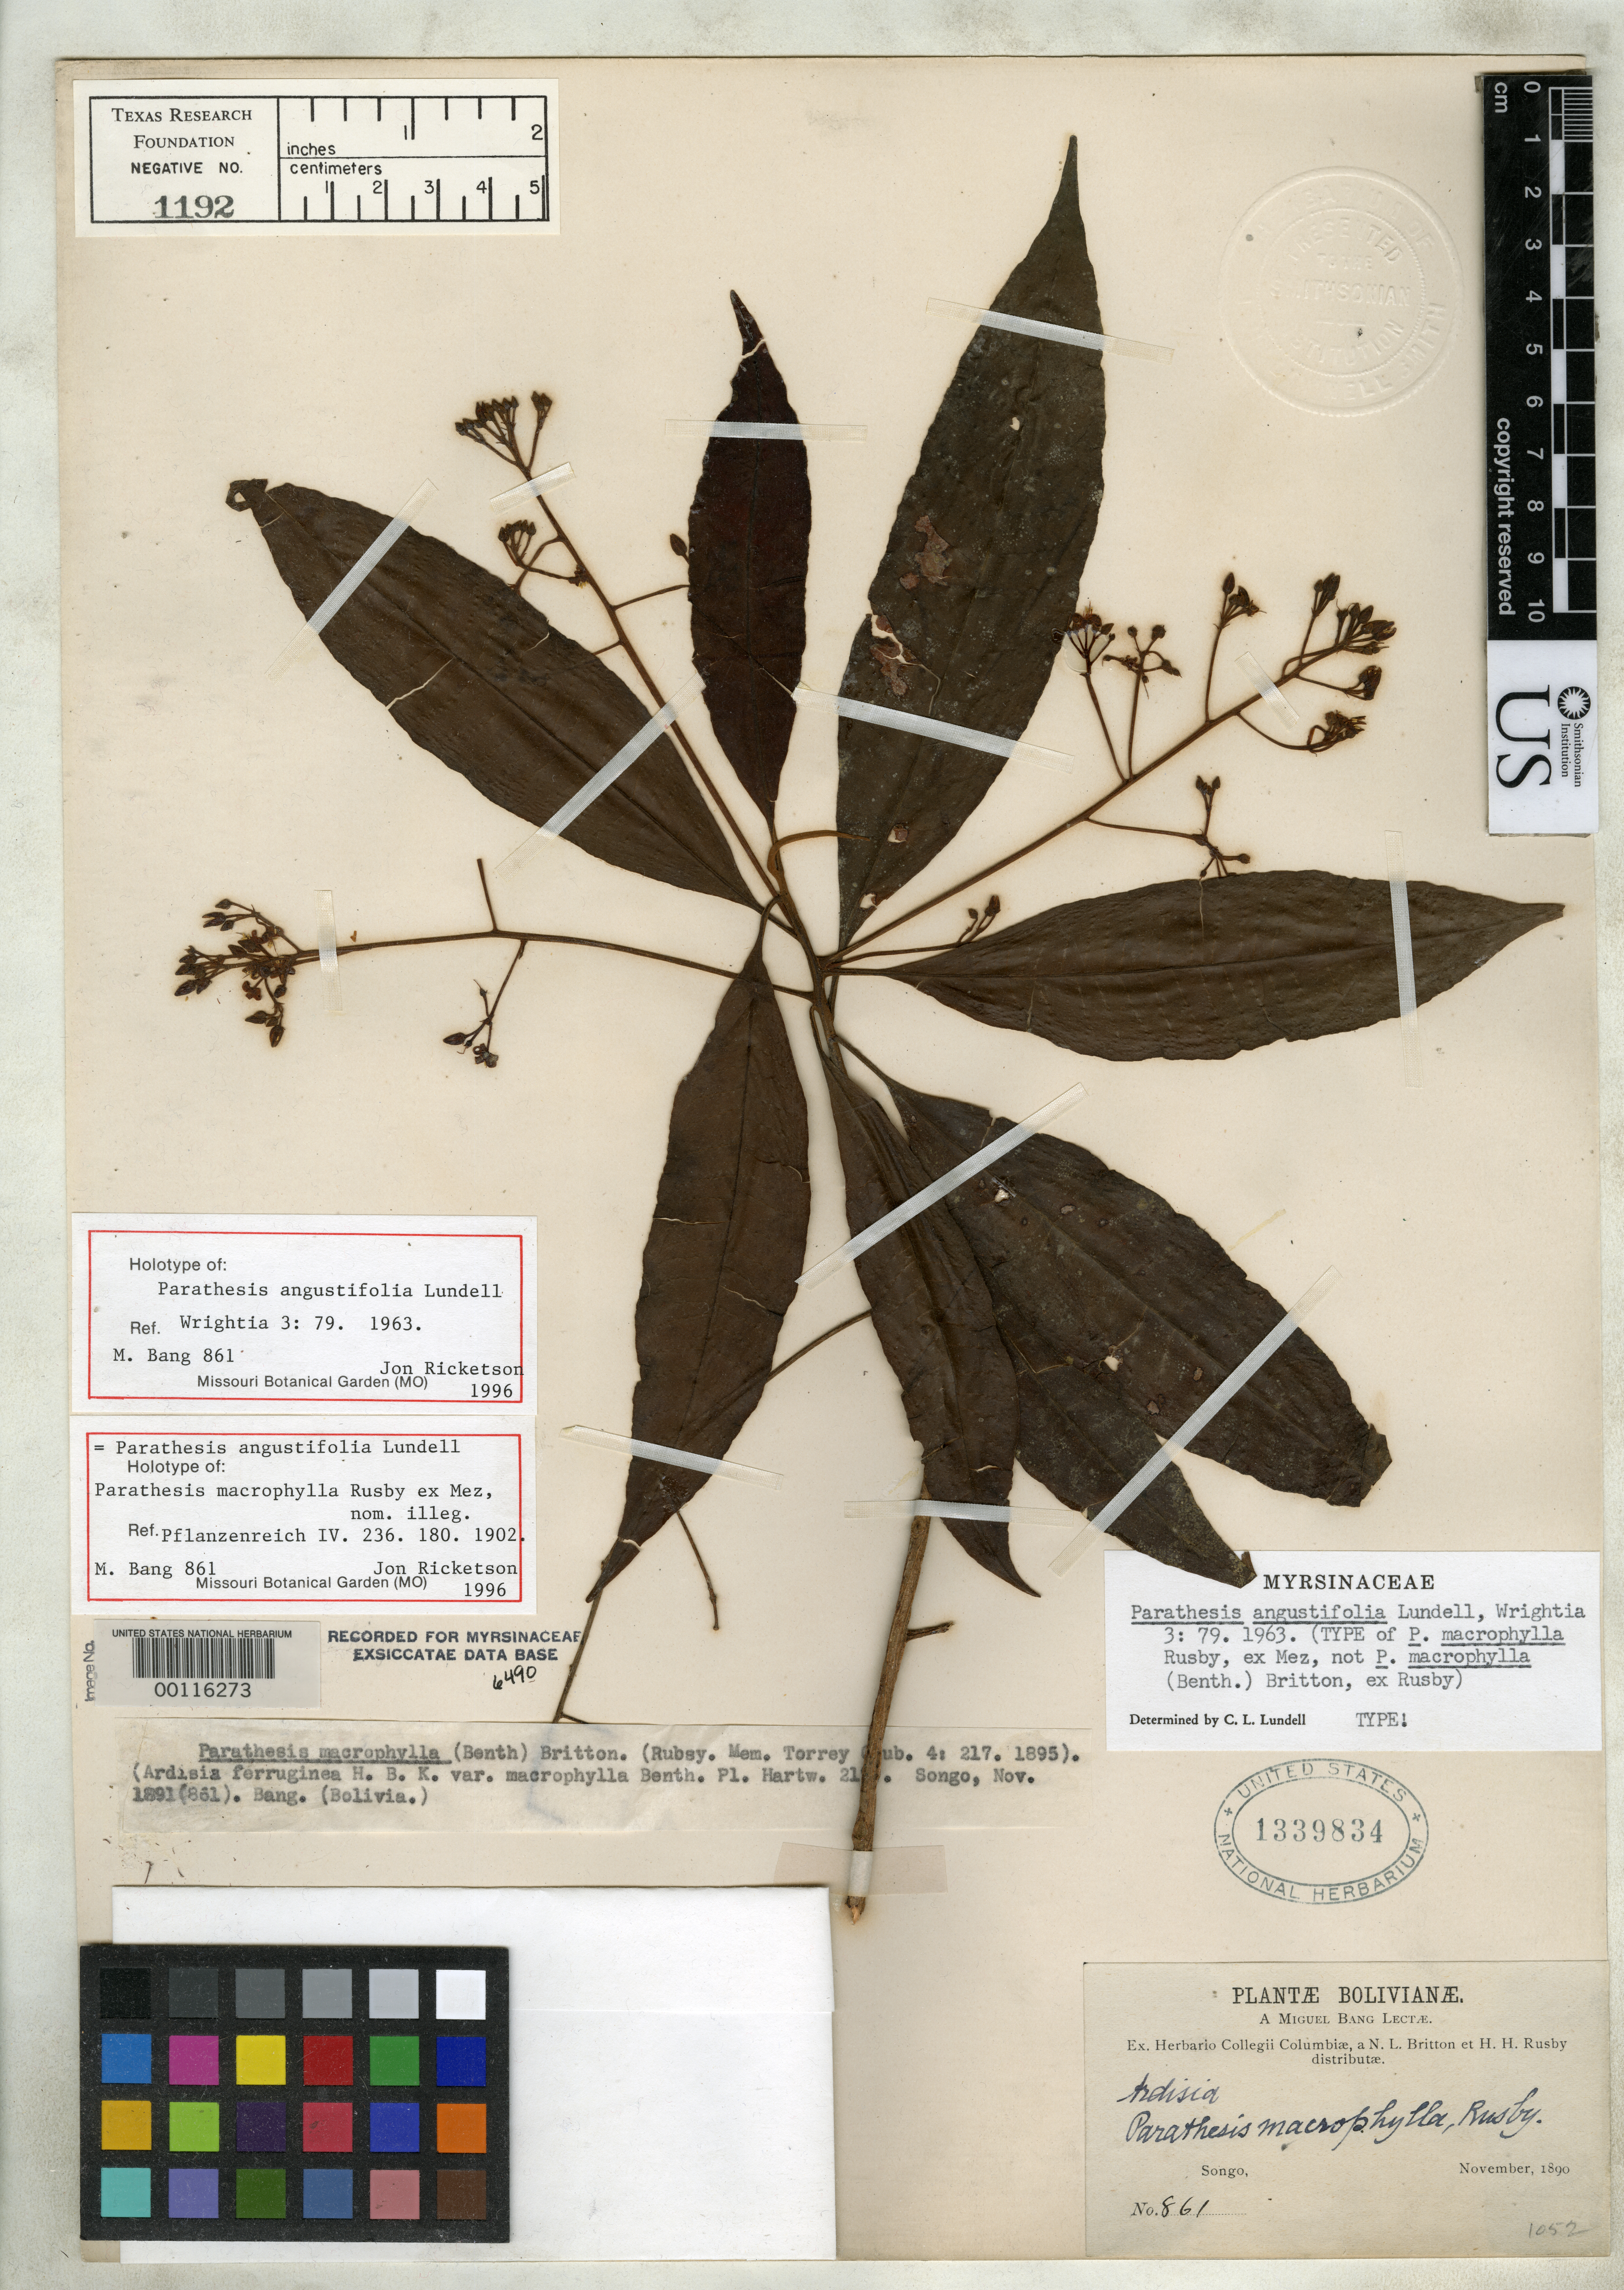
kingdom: Plantae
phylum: Tracheophyta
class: Magnoliopsida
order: Ericales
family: Primulaceae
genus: Parathesis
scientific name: Parathesis angustifolia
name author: Lundell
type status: Holotype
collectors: M. Bang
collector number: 861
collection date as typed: Nov 1890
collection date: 1890-11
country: Bolivia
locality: Songo.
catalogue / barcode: US 1339834-2